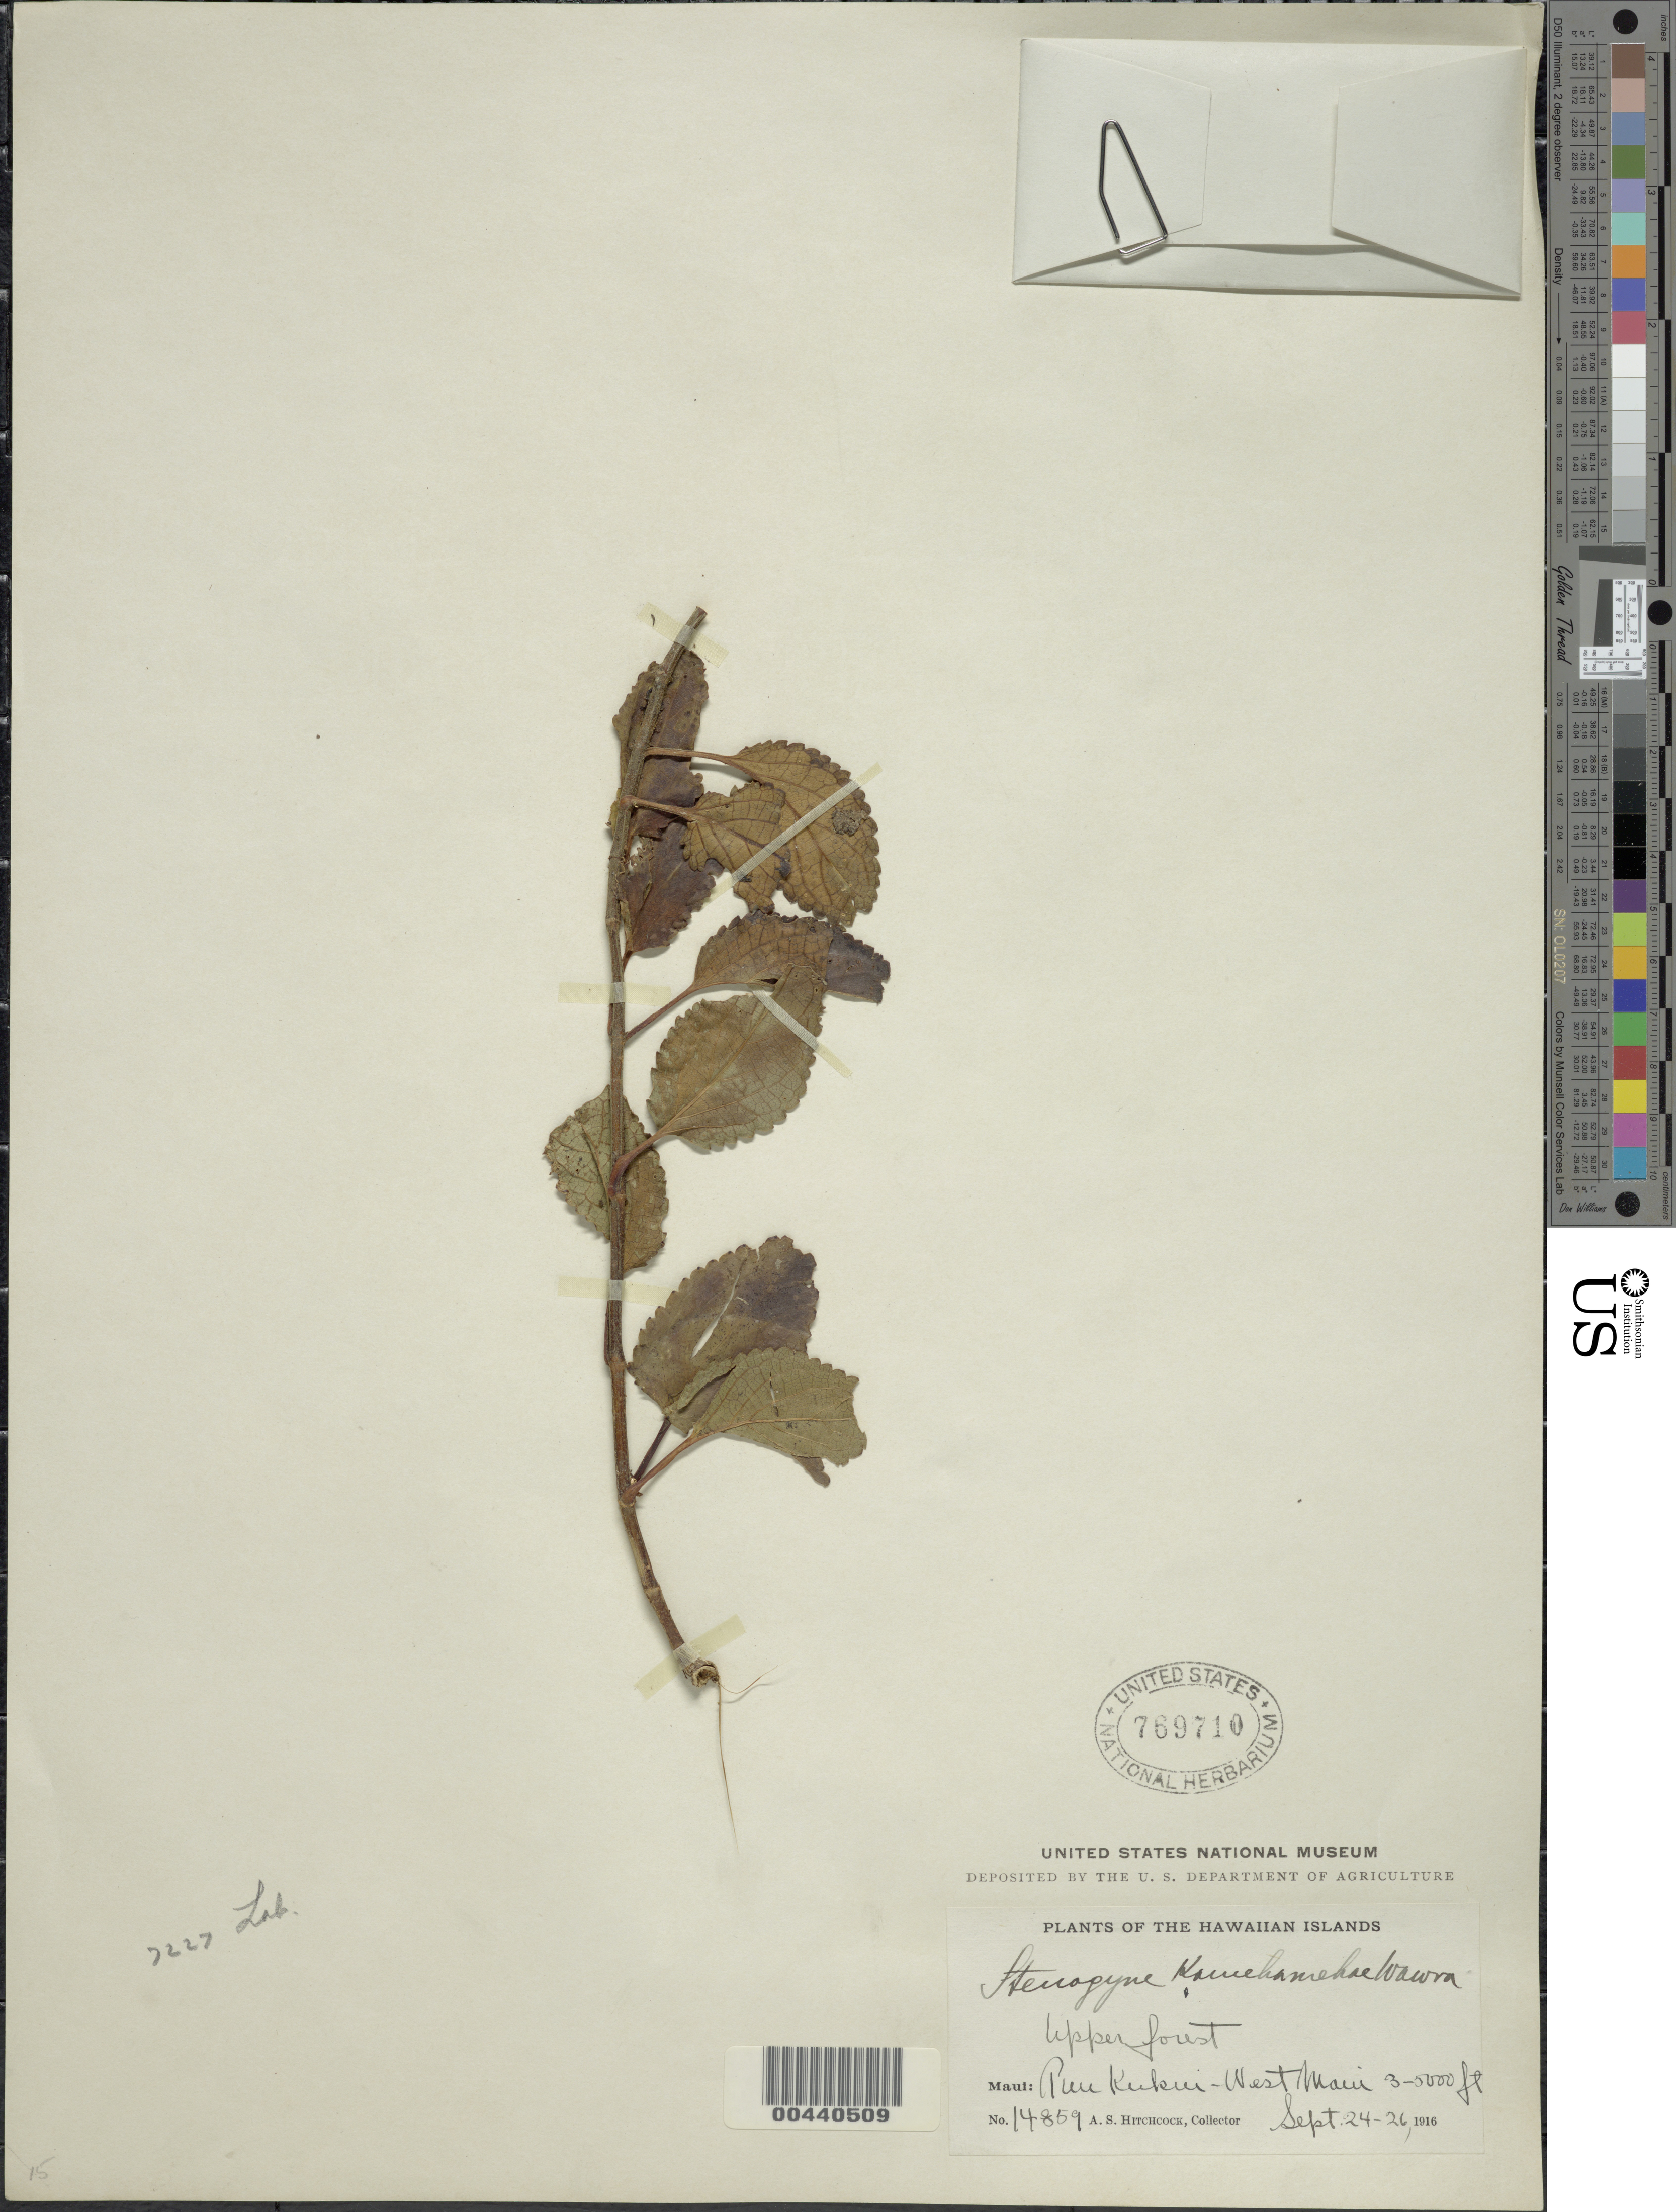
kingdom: Plantae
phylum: Tracheophyta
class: Magnoliopsida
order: Lamiales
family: Lamiaceae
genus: Stenogyne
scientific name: Stenogyne kamehamehae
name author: Wawra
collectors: A. S. Hitchcock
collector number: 14859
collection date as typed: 24 Sep 1916 to 26 Sep 1916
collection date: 1916-09-24/1916-09-26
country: United States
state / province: Hawaii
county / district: Maui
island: Maui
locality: Puu Kukui - W Maui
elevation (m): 914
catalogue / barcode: US 769710